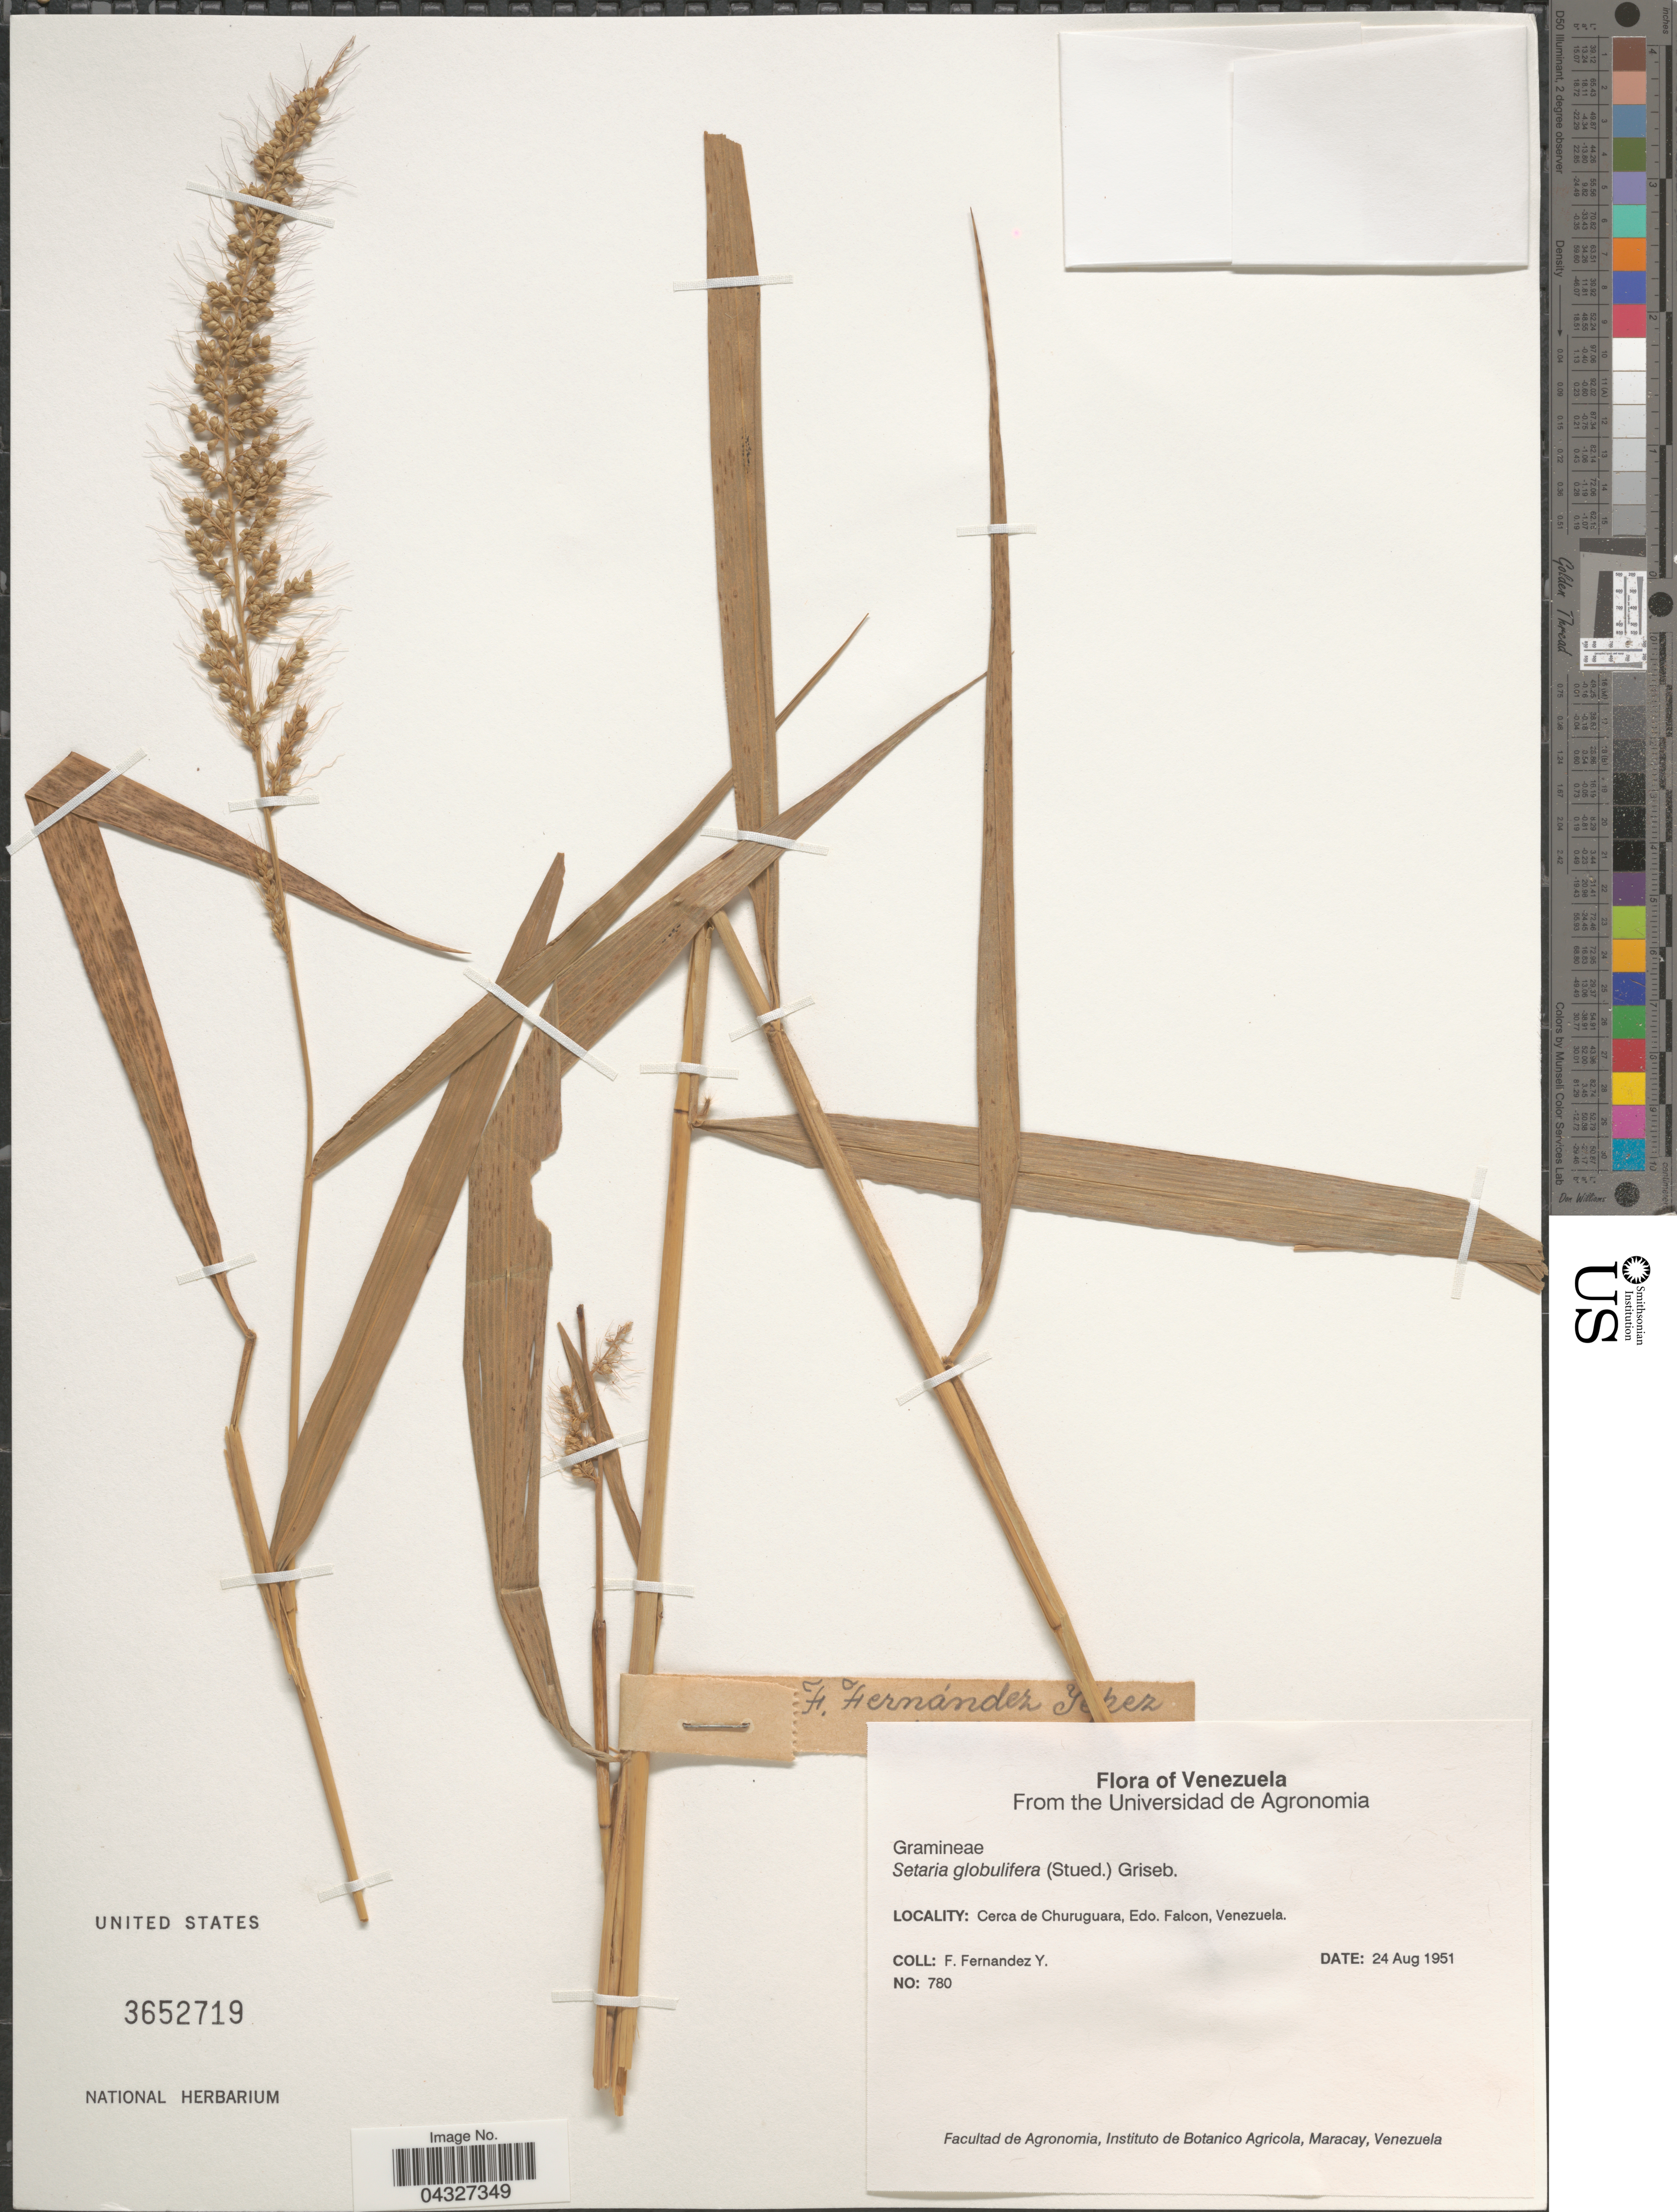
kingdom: Plantae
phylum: Tracheophyta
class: Liliopsida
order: Poales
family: Poaceae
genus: Setaria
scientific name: Setaria globulifera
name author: Griseb.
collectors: F. Fernandez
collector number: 780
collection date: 1951-08-24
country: Venezuela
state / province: Falcon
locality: Cerca de Churuguara, Edo. Falcon.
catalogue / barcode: US 3652719